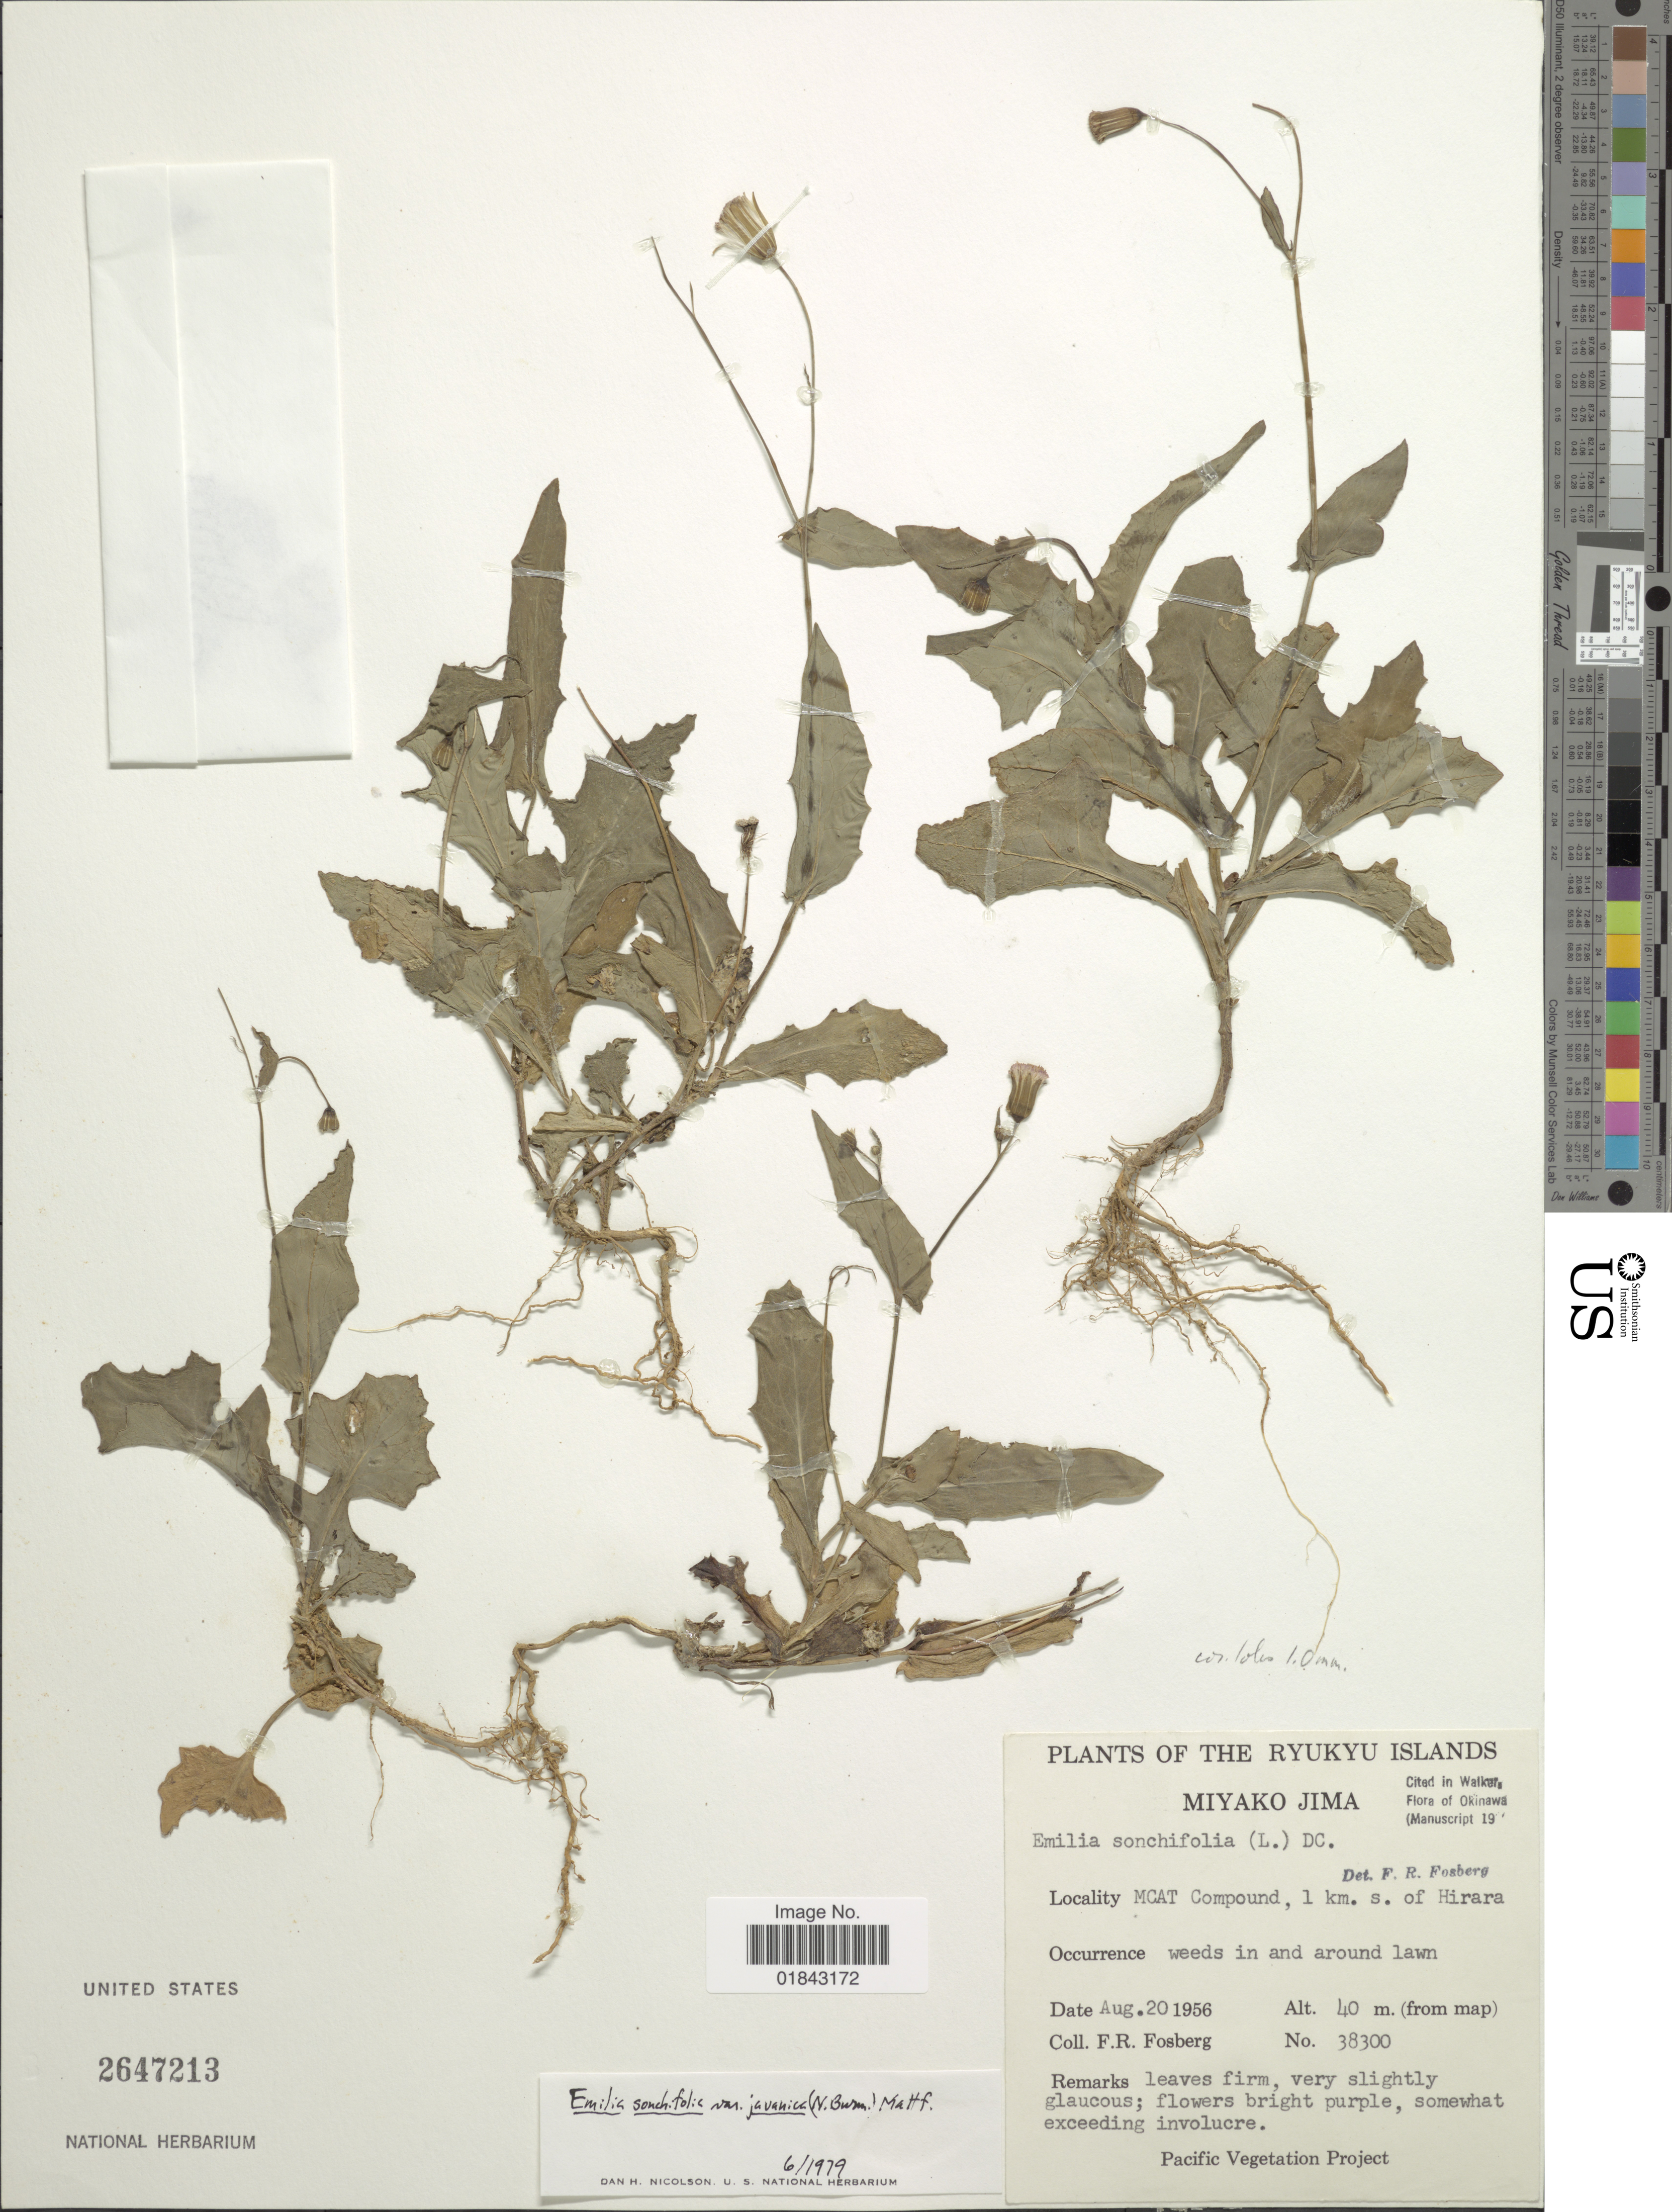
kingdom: Plantae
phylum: Tracheophyta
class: Magnoliopsida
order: Asterales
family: Asteraceae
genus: Emilia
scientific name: Emilia sonchifolia var. javanica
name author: (Burm. f.) Mattf.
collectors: F. R. Fosberg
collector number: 38300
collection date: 1956-08-20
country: Japan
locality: Ryukyu Islands, Miyako Jima, MCAT Compound, 1 km. s. of Hirara, weeds in and around lwan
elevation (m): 40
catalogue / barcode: US 2647213